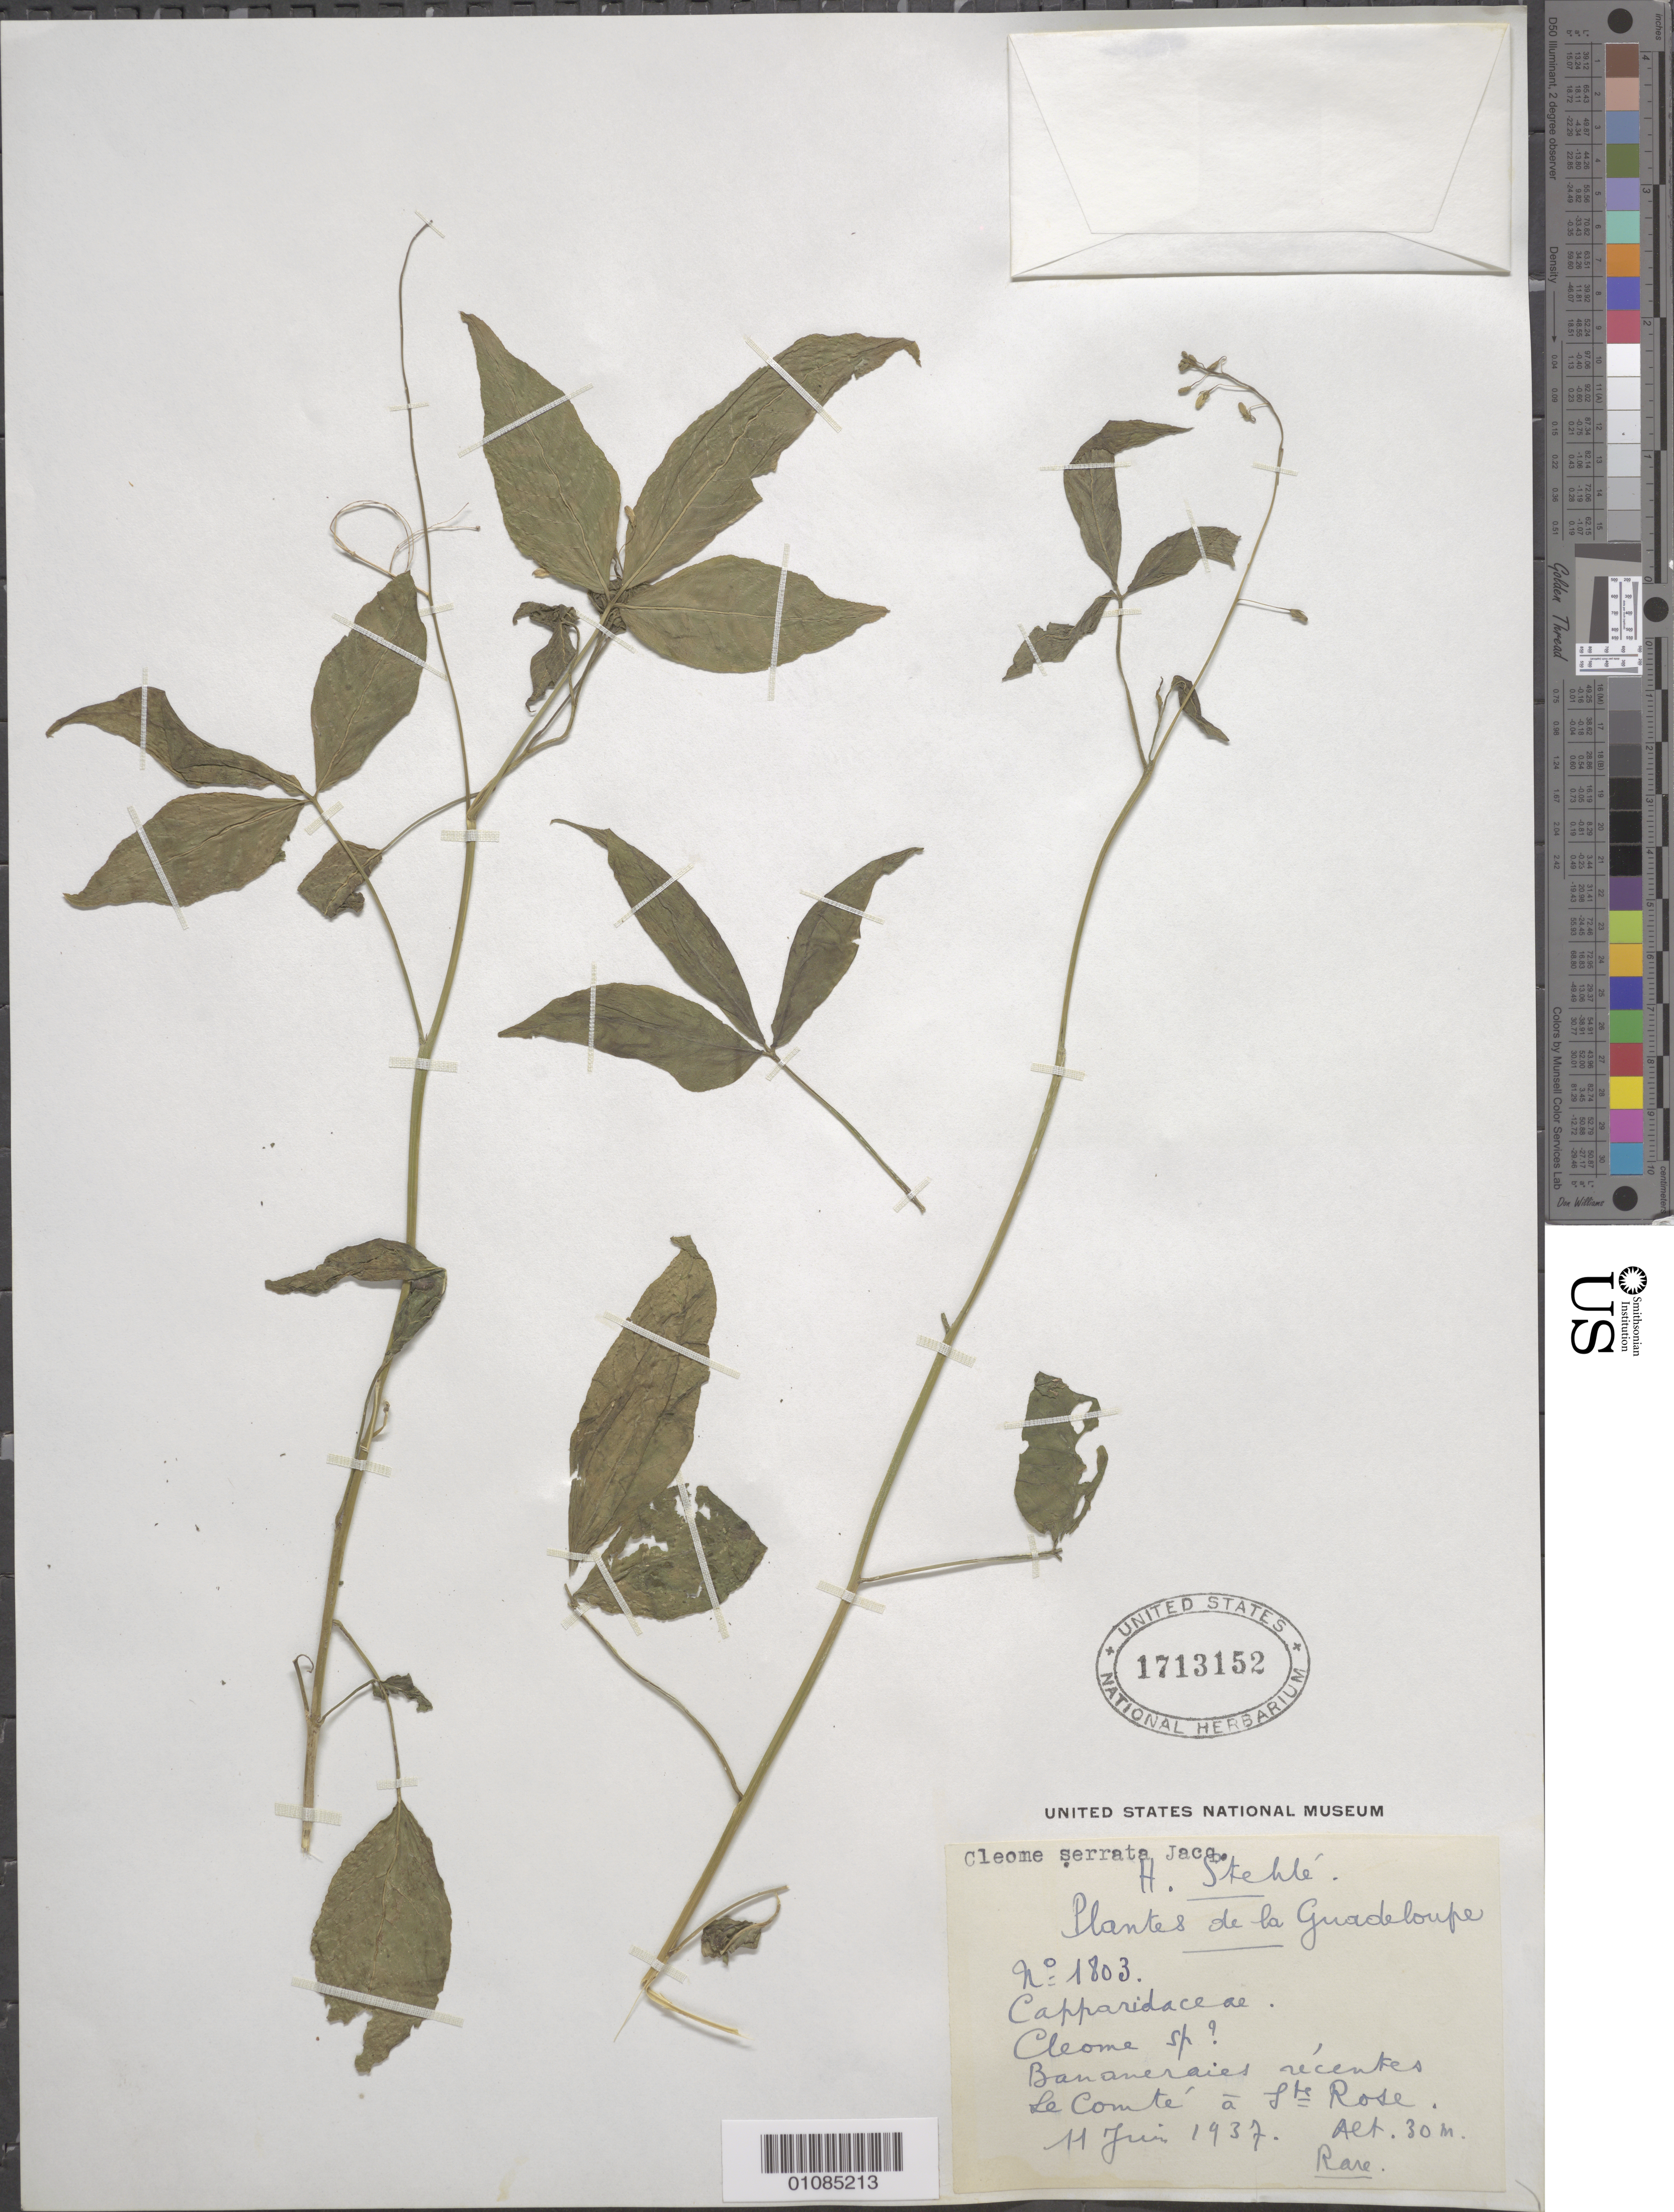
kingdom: Plantae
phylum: Tracheophyta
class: Magnoliopsida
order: Brassicales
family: Cleomaceae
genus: Cleoserrata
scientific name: Cleoserrata serrata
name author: (Jacq.) Iltis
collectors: H. Stehlé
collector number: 1803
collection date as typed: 11 Jun 1937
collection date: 1937-06-11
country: Guadeloupe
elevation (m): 30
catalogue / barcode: US 1713152